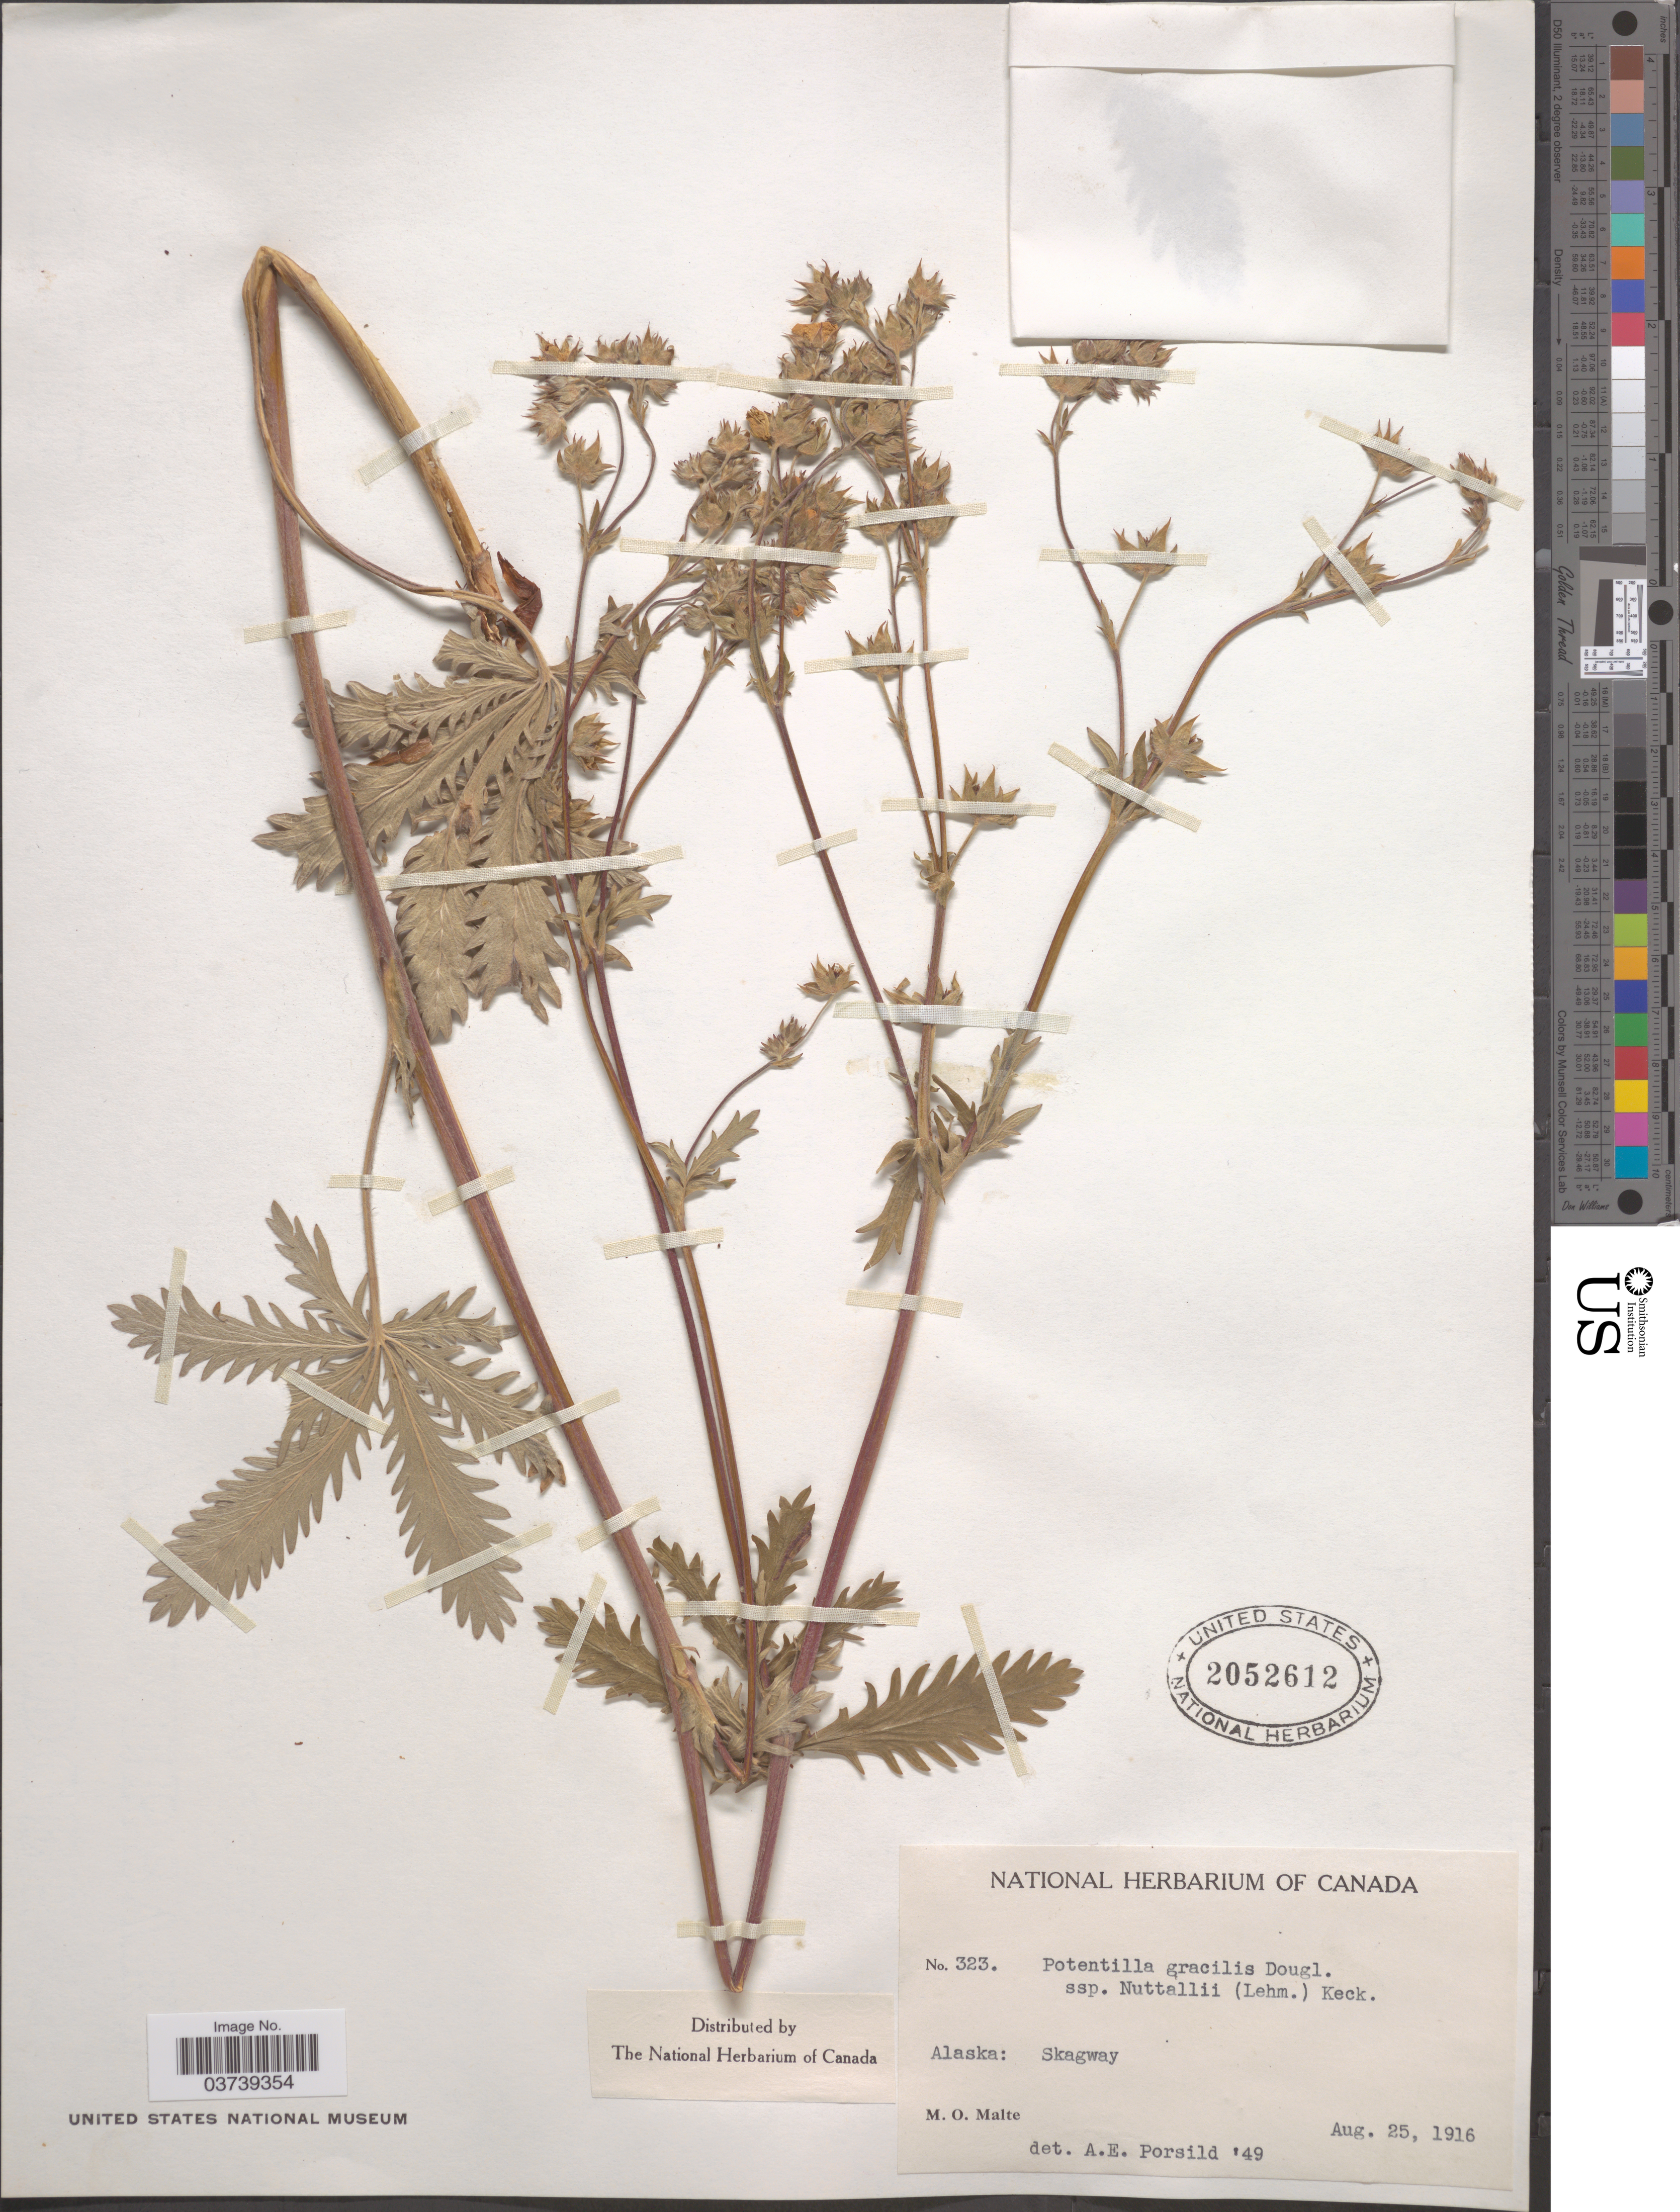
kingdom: Plantae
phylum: Tracheophyta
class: Magnoliopsida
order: Rosales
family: Rosaceae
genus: Potentilla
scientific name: Potentilla gracilis var. fastigiata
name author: (Nutt.) S. Watson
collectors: M. O. Malte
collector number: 323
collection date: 1916-08-25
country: United States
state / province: Alaska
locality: Skagway.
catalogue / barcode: US 2052612